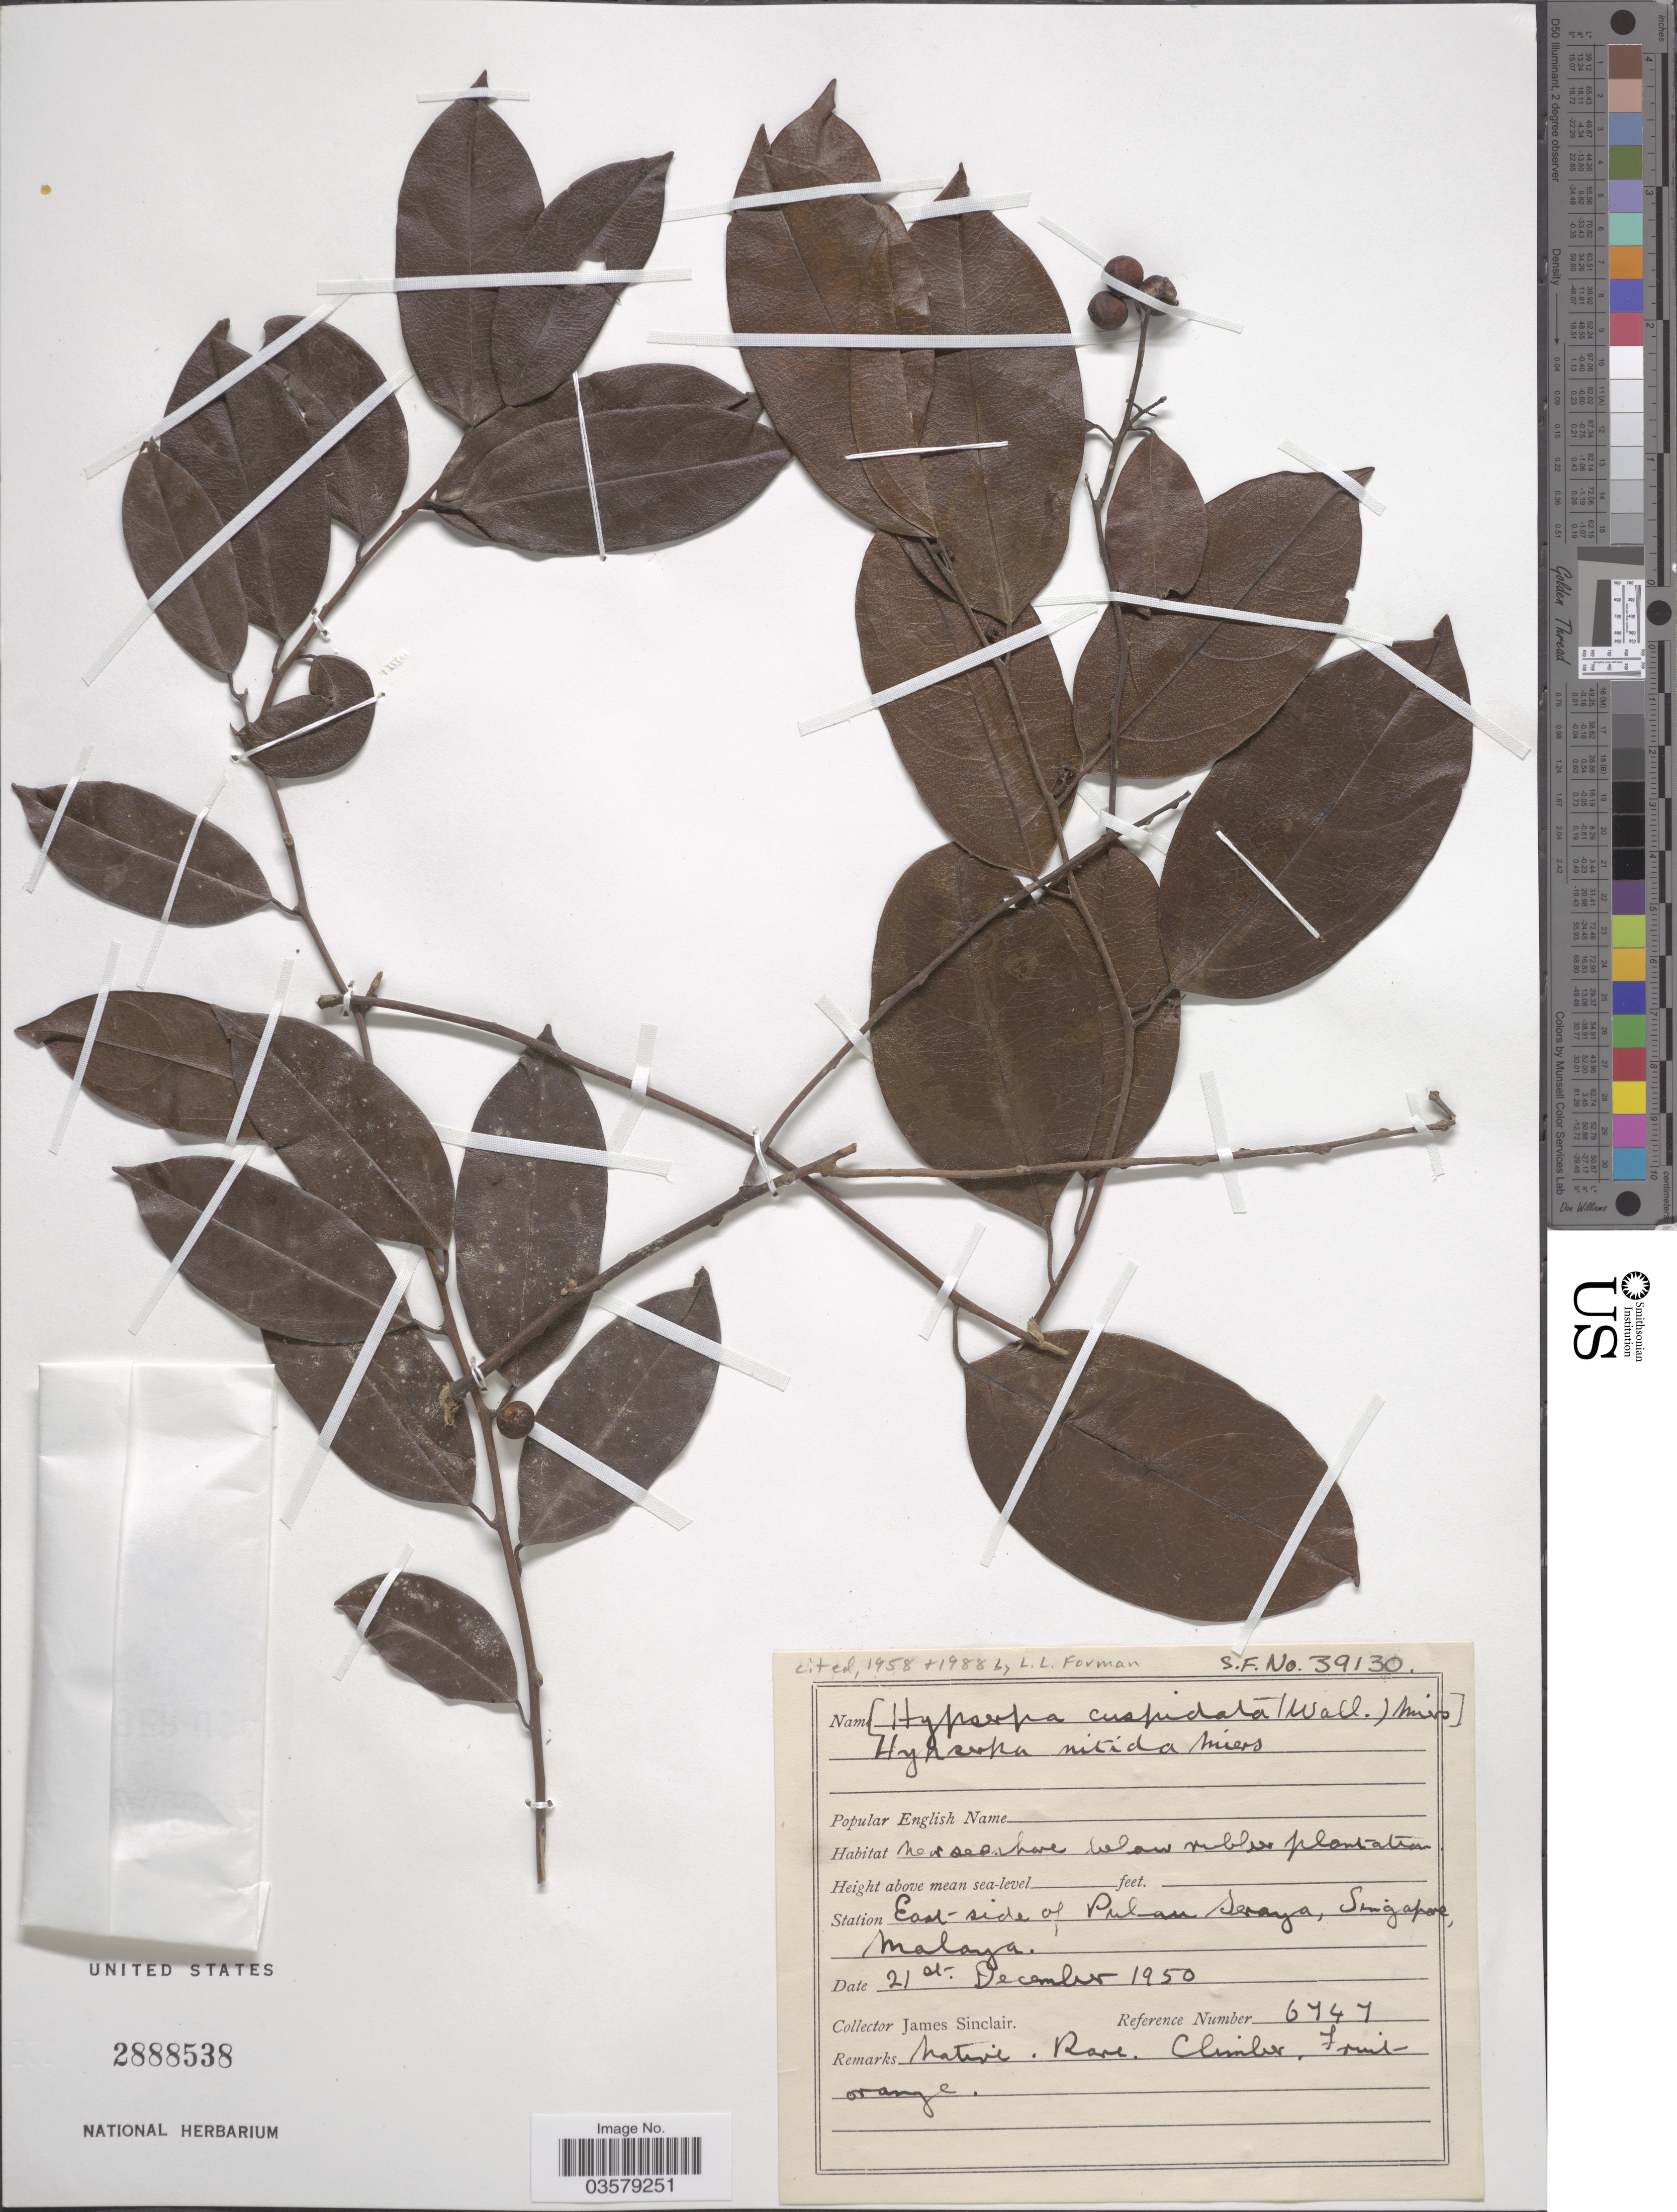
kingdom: Plantae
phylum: Tracheophyta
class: Magnoliopsida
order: Ranunculales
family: Menispermaceae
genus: Hypserpa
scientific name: Hypserpa nitida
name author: Miers ex Benth.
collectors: J. Sinclair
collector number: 6747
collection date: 1950-12-21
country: Singapore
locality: Station East side of Pulan Seraya, Singapore, Malaya.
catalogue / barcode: US 2888538